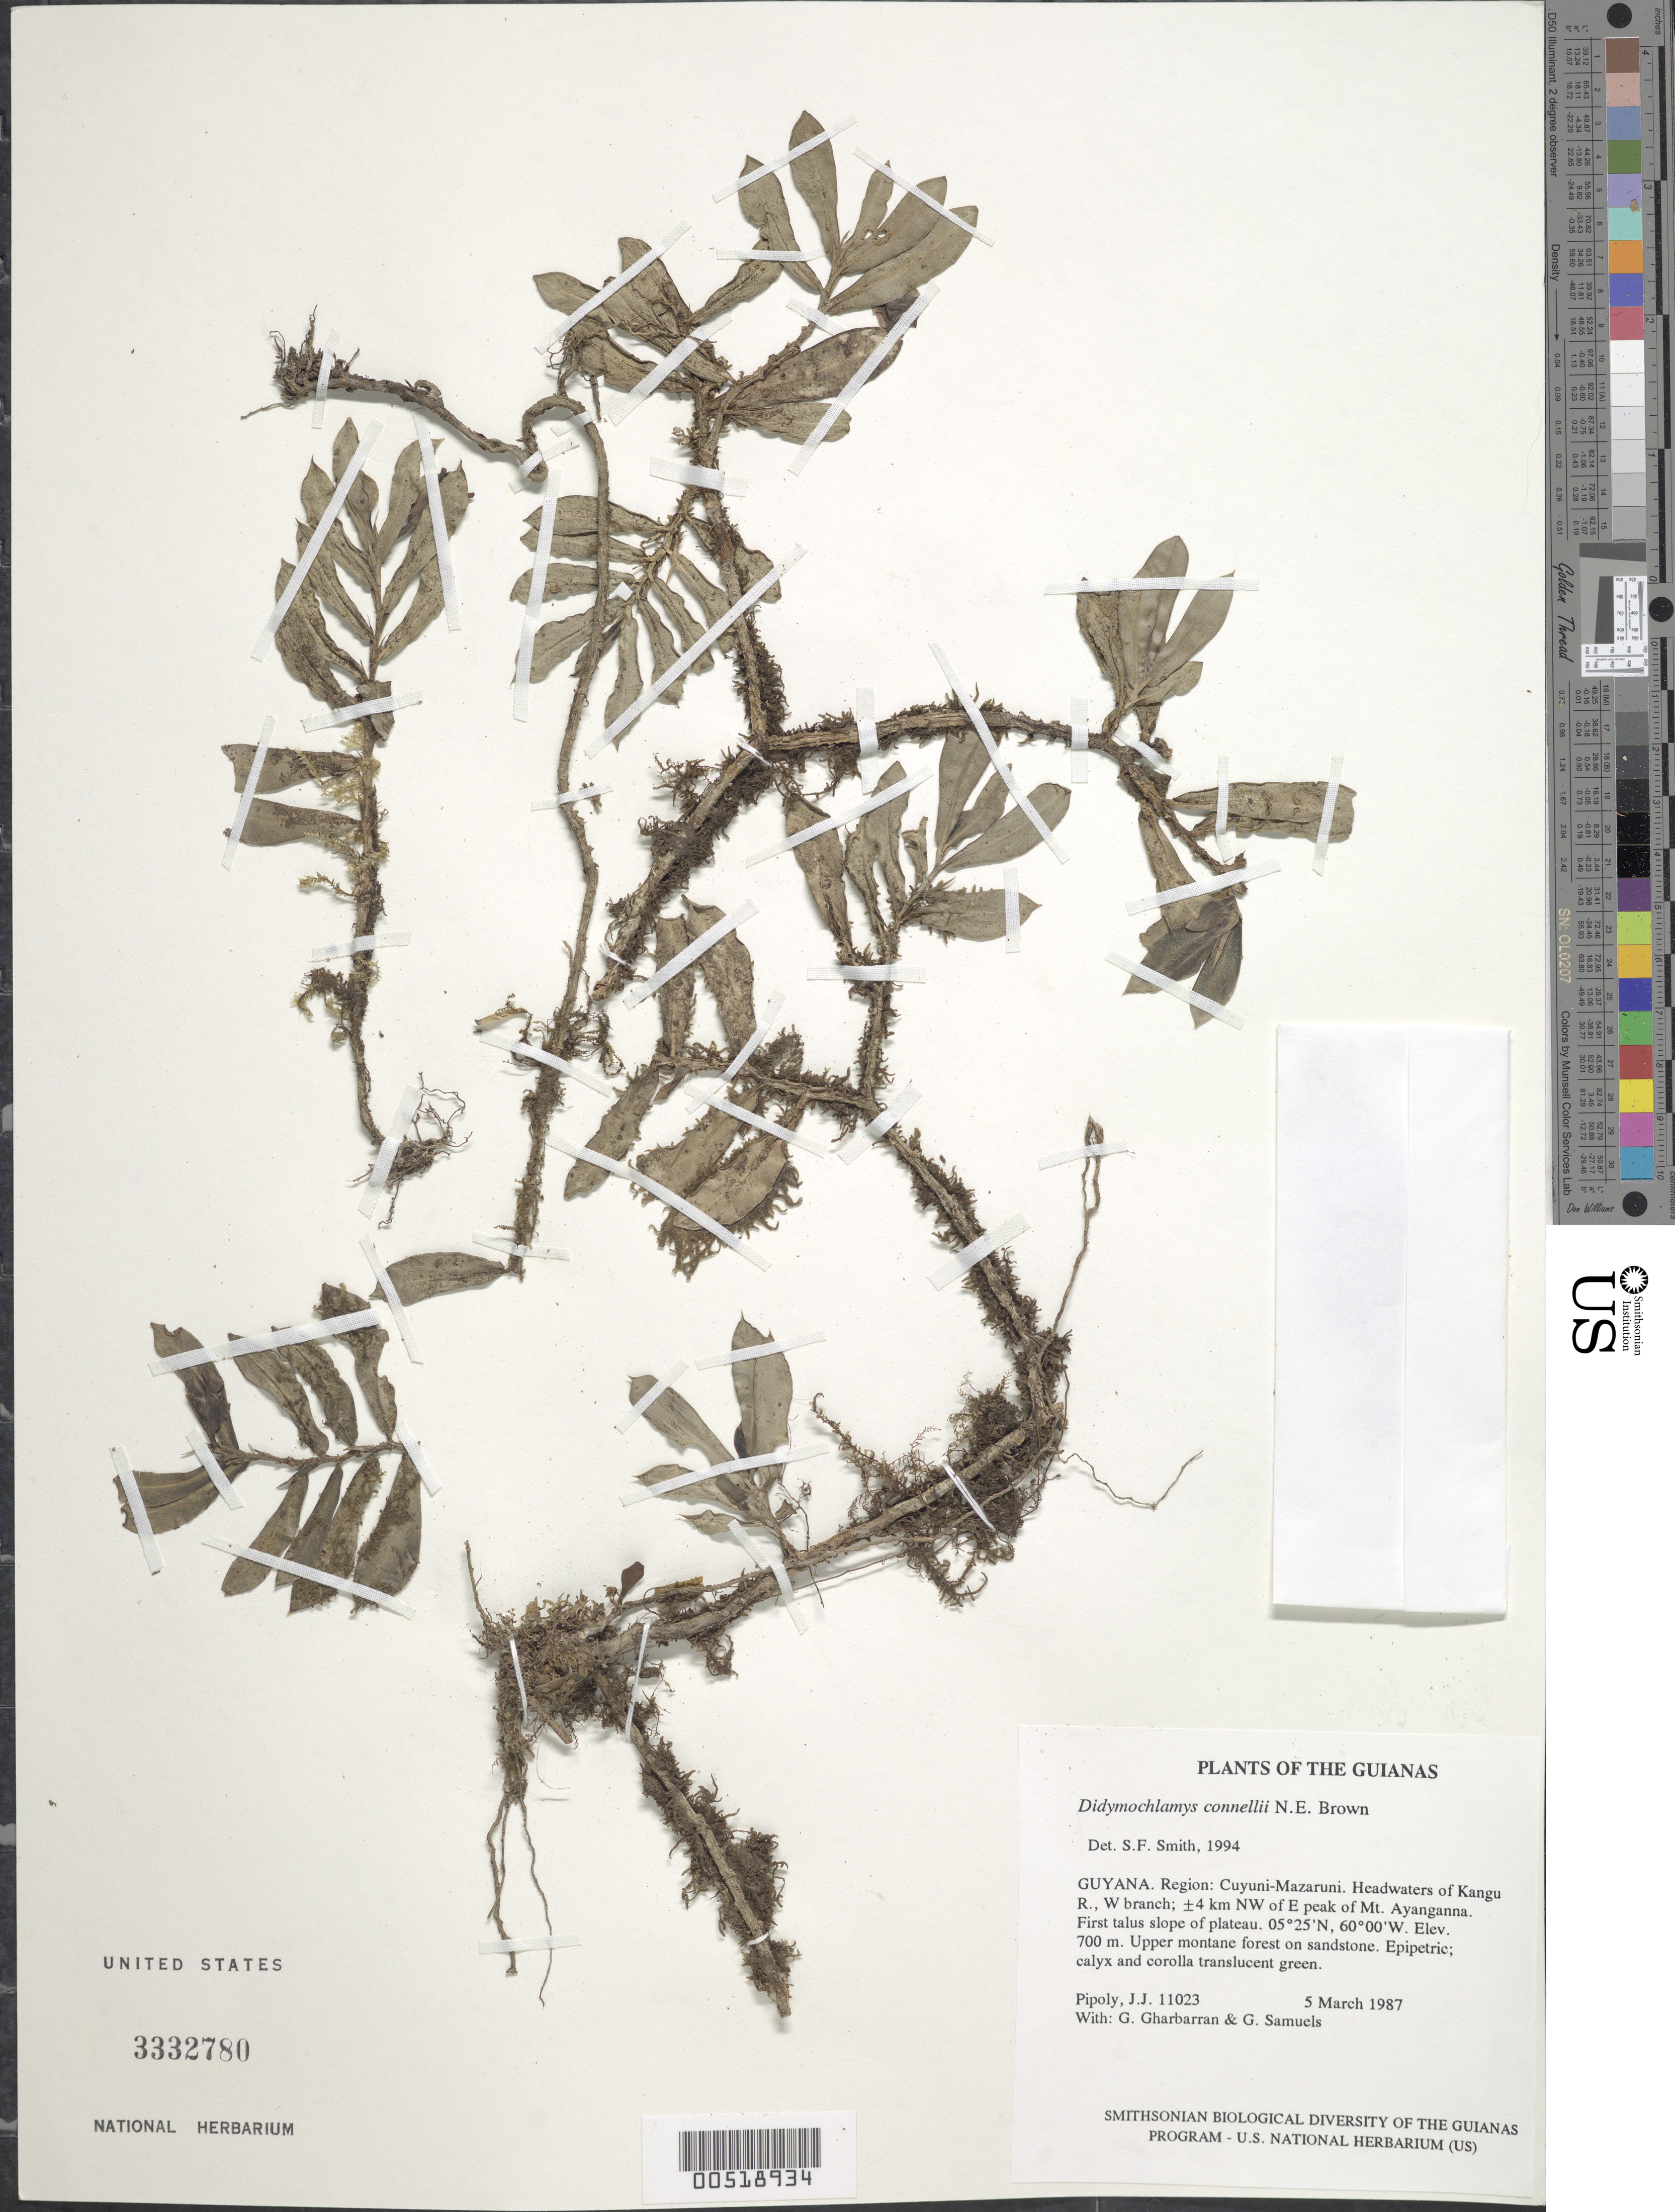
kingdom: Plantae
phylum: Tracheophyta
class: Magnoliopsida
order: Gentianales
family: Rubiaceae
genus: Didymochlamys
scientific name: Didymochlamys connellii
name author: N.E. Br.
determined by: Smith, Stephen F., (US), NMNH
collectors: J. J. Pipoly, G. Gharbarran & G. Samuels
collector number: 11023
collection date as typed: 5 March 1987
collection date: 1987-03-05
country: Guyana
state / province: Cuyuni-Mazaruni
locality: Headwaters of Kangu R., W branch; ±4 km NW of E peak of Mt. Ayanganna. First talus slope of plateau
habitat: Upper montane forest on sandstone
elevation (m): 700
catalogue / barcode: US 3332780